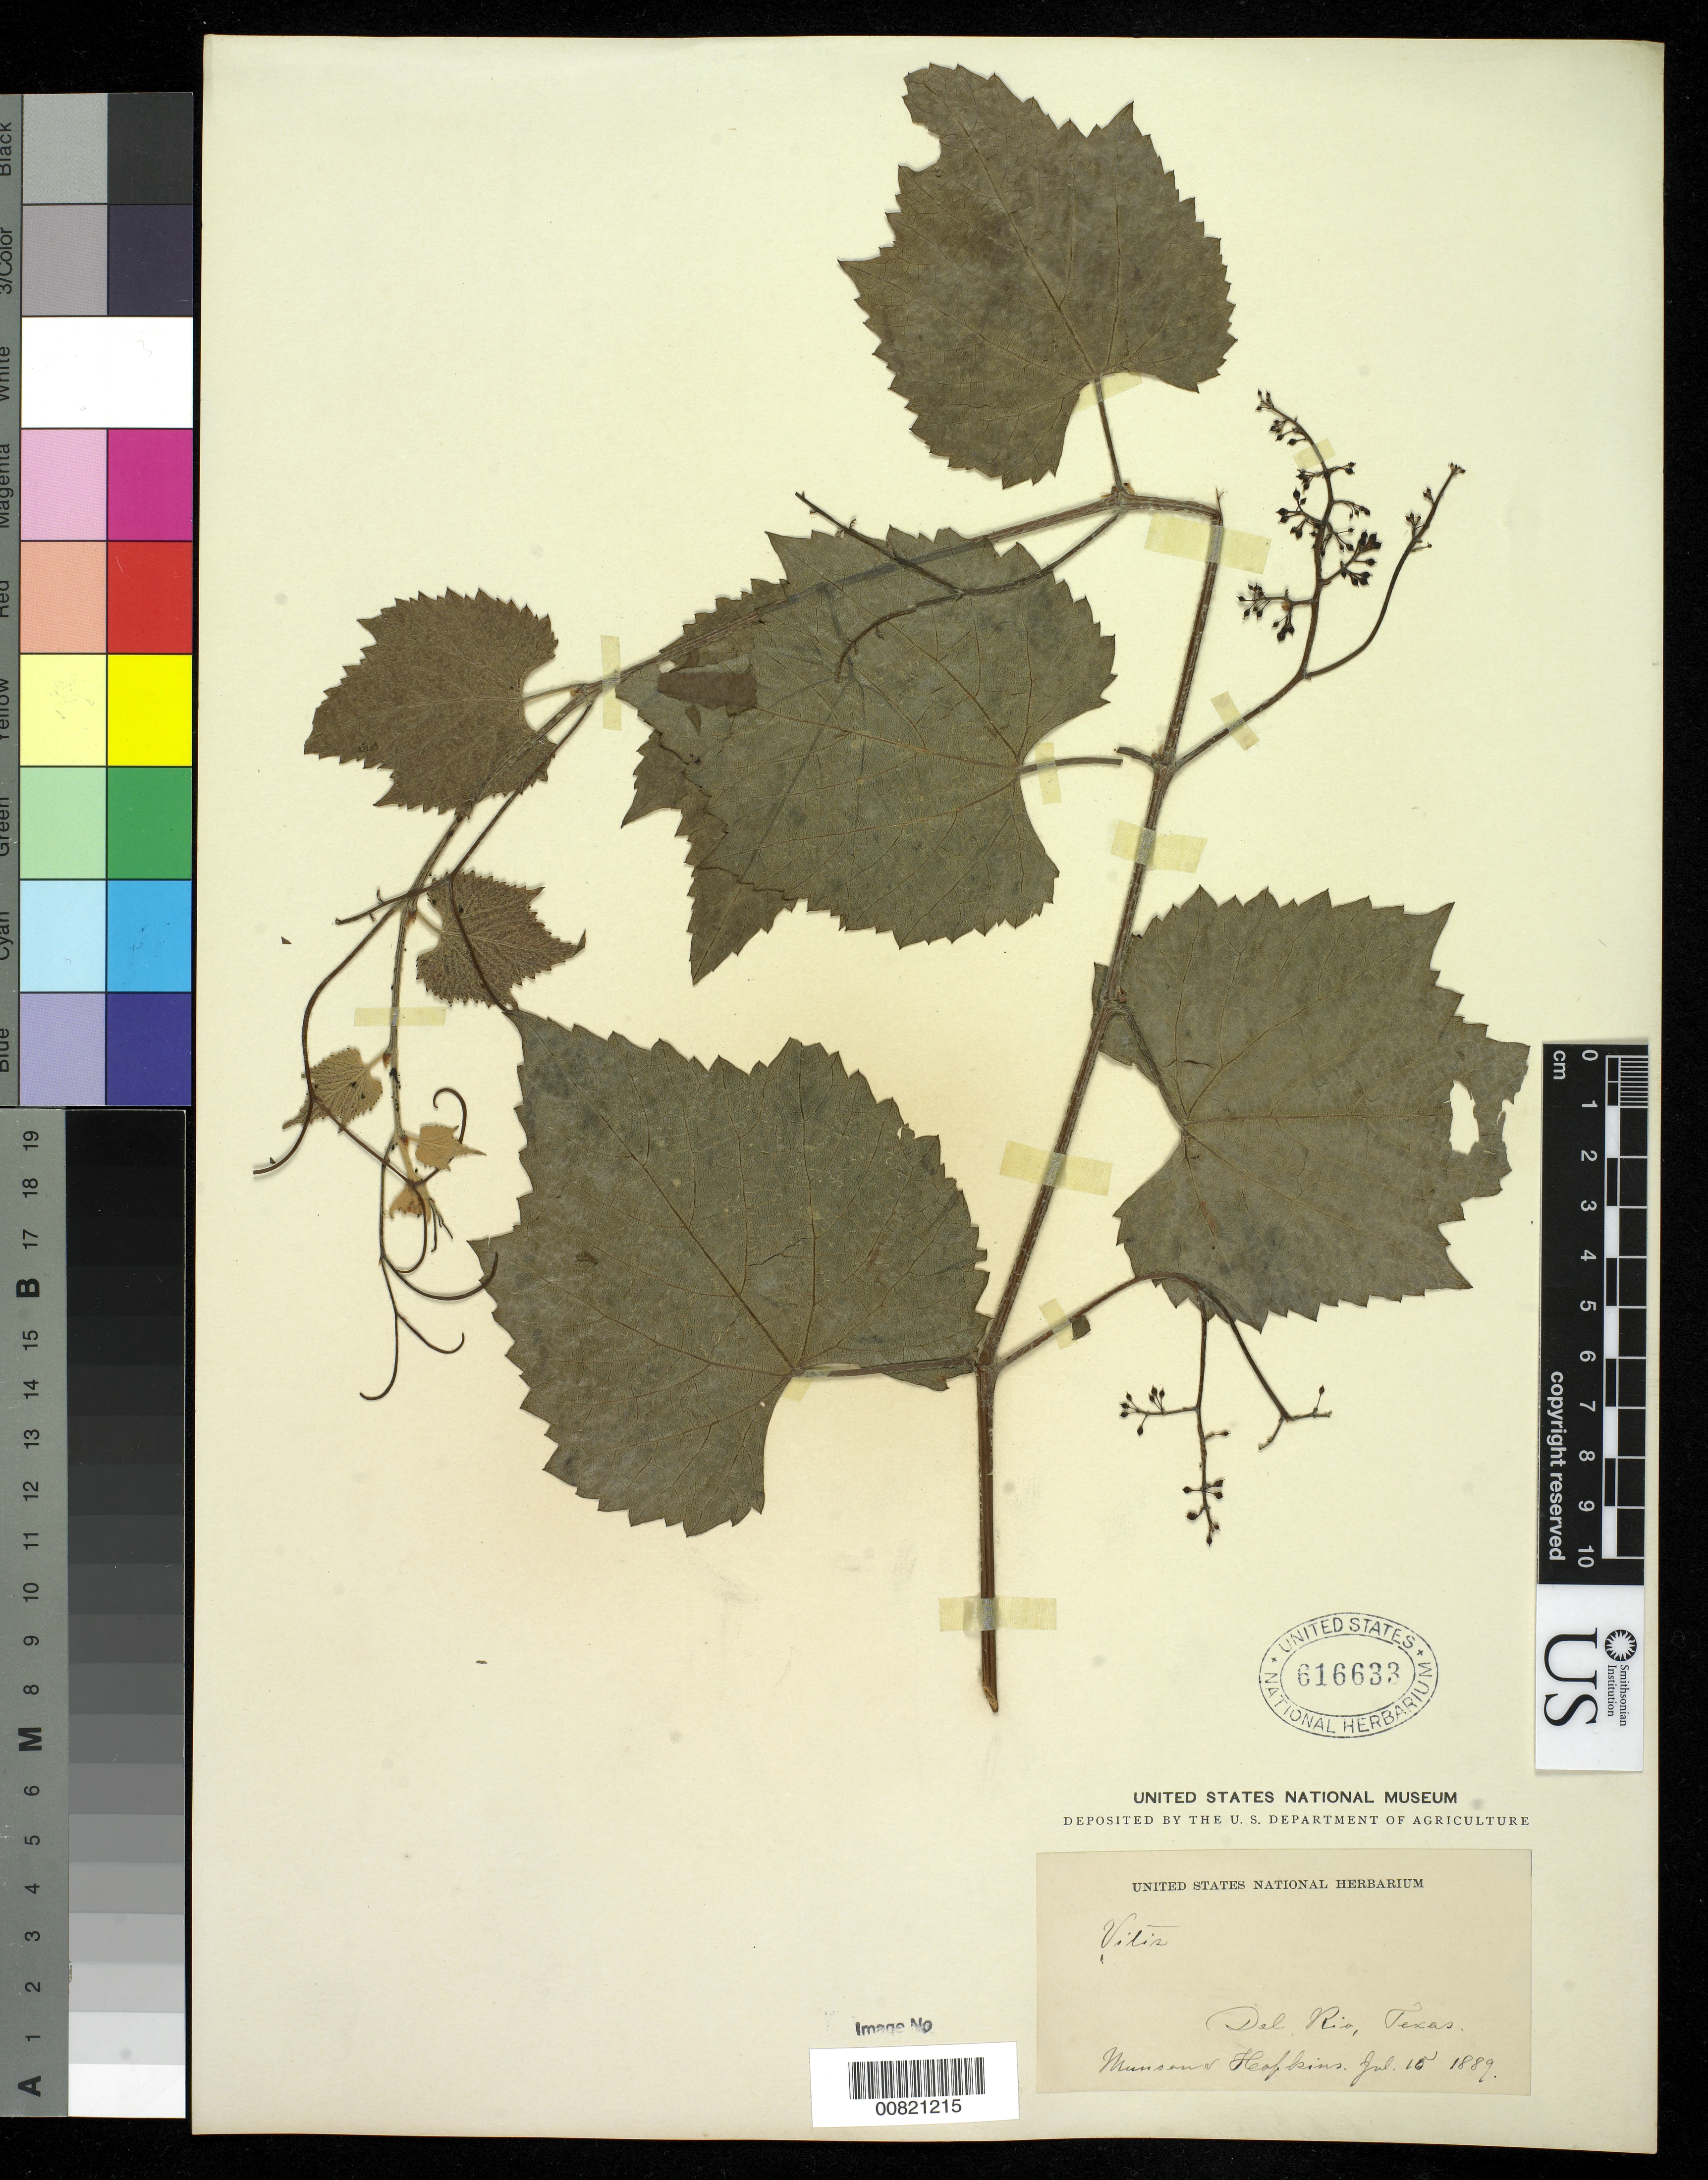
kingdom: Plantae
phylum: Tracheophyta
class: Magnoliopsida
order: Vitales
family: Vitaceae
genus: Vitis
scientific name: Vitis sp.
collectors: T. V. Munson & -. Hopkins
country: United States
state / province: Texas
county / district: Del Rio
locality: Del Rio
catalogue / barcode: US 616633